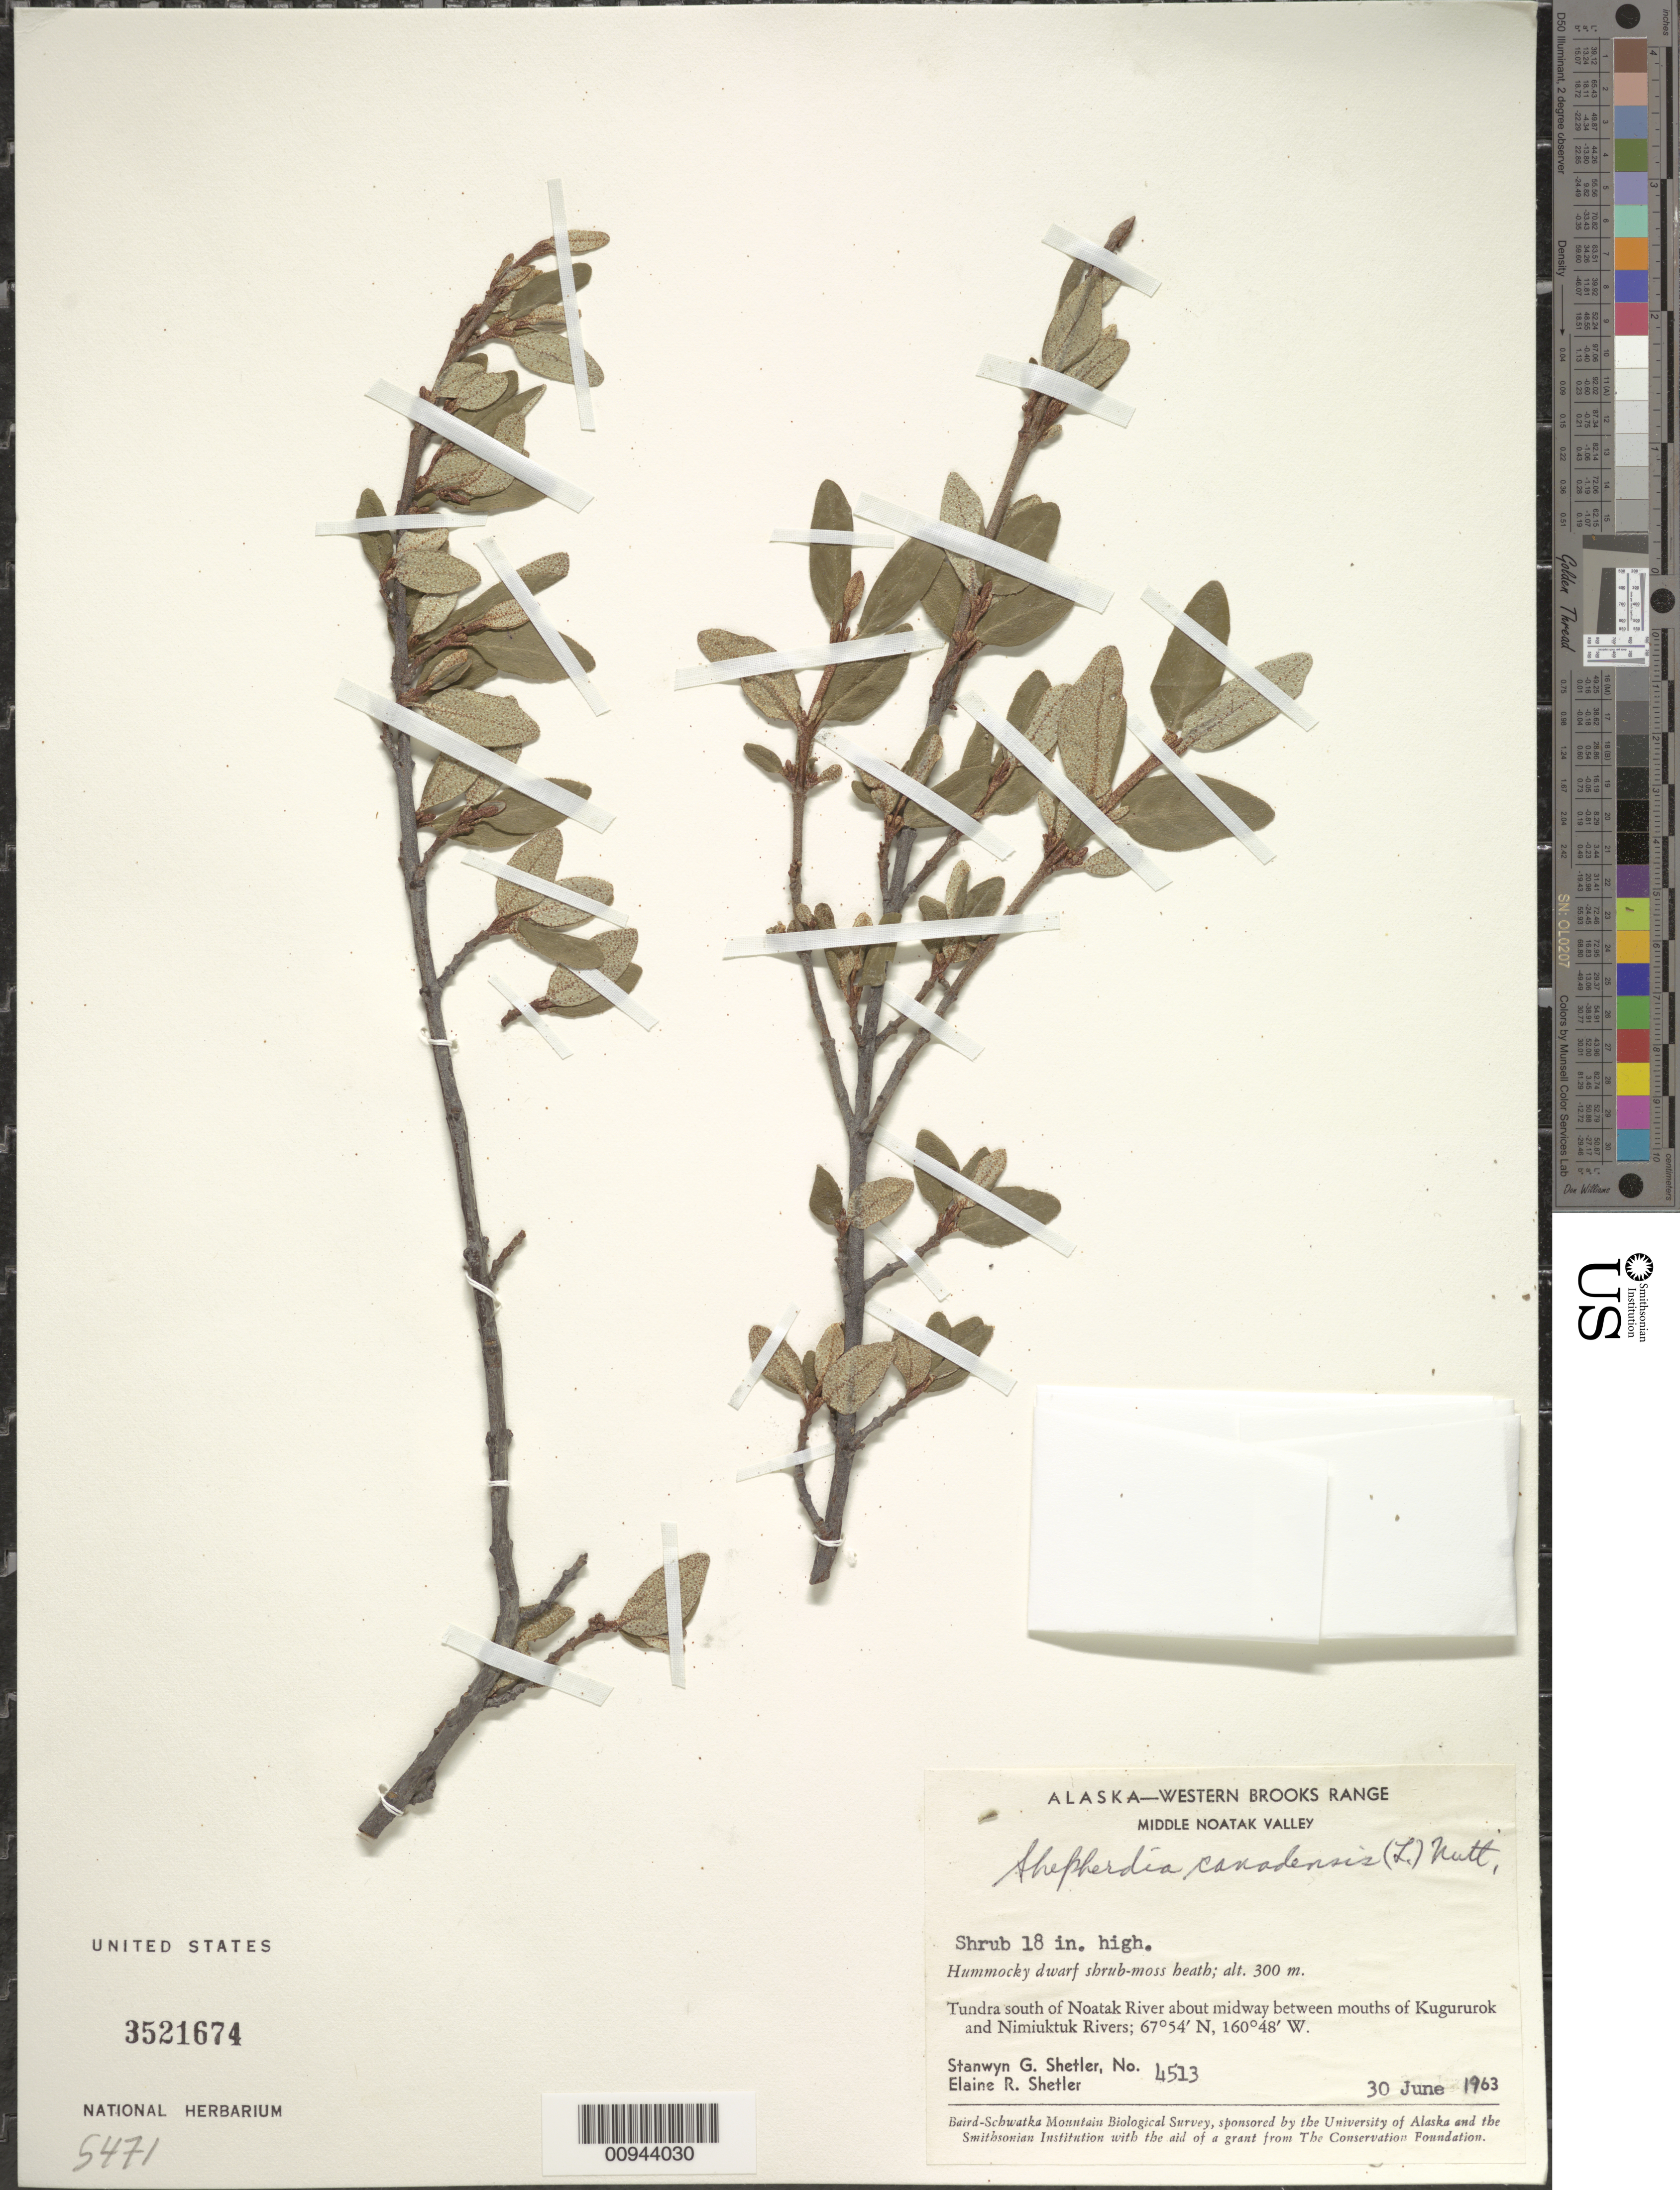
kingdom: Plantae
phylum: Tracheophyta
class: Magnoliopsida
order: Rosales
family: Elaeagnaceae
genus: Shepherdia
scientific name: Shepherdia canadensis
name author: (L.) Nutt.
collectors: S. Shetler & E. R. Shetler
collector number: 4513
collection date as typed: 30 Jun 1963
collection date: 1963-06-30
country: United States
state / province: Alaska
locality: S of Noatak River about midway between mouths of Kugururok and Nimiuktuk Rivers. Western Brooks Range, Middle Noatak Valley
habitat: Tundra. Hummocky dwarf shrub-moss heath.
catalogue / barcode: US 3521674